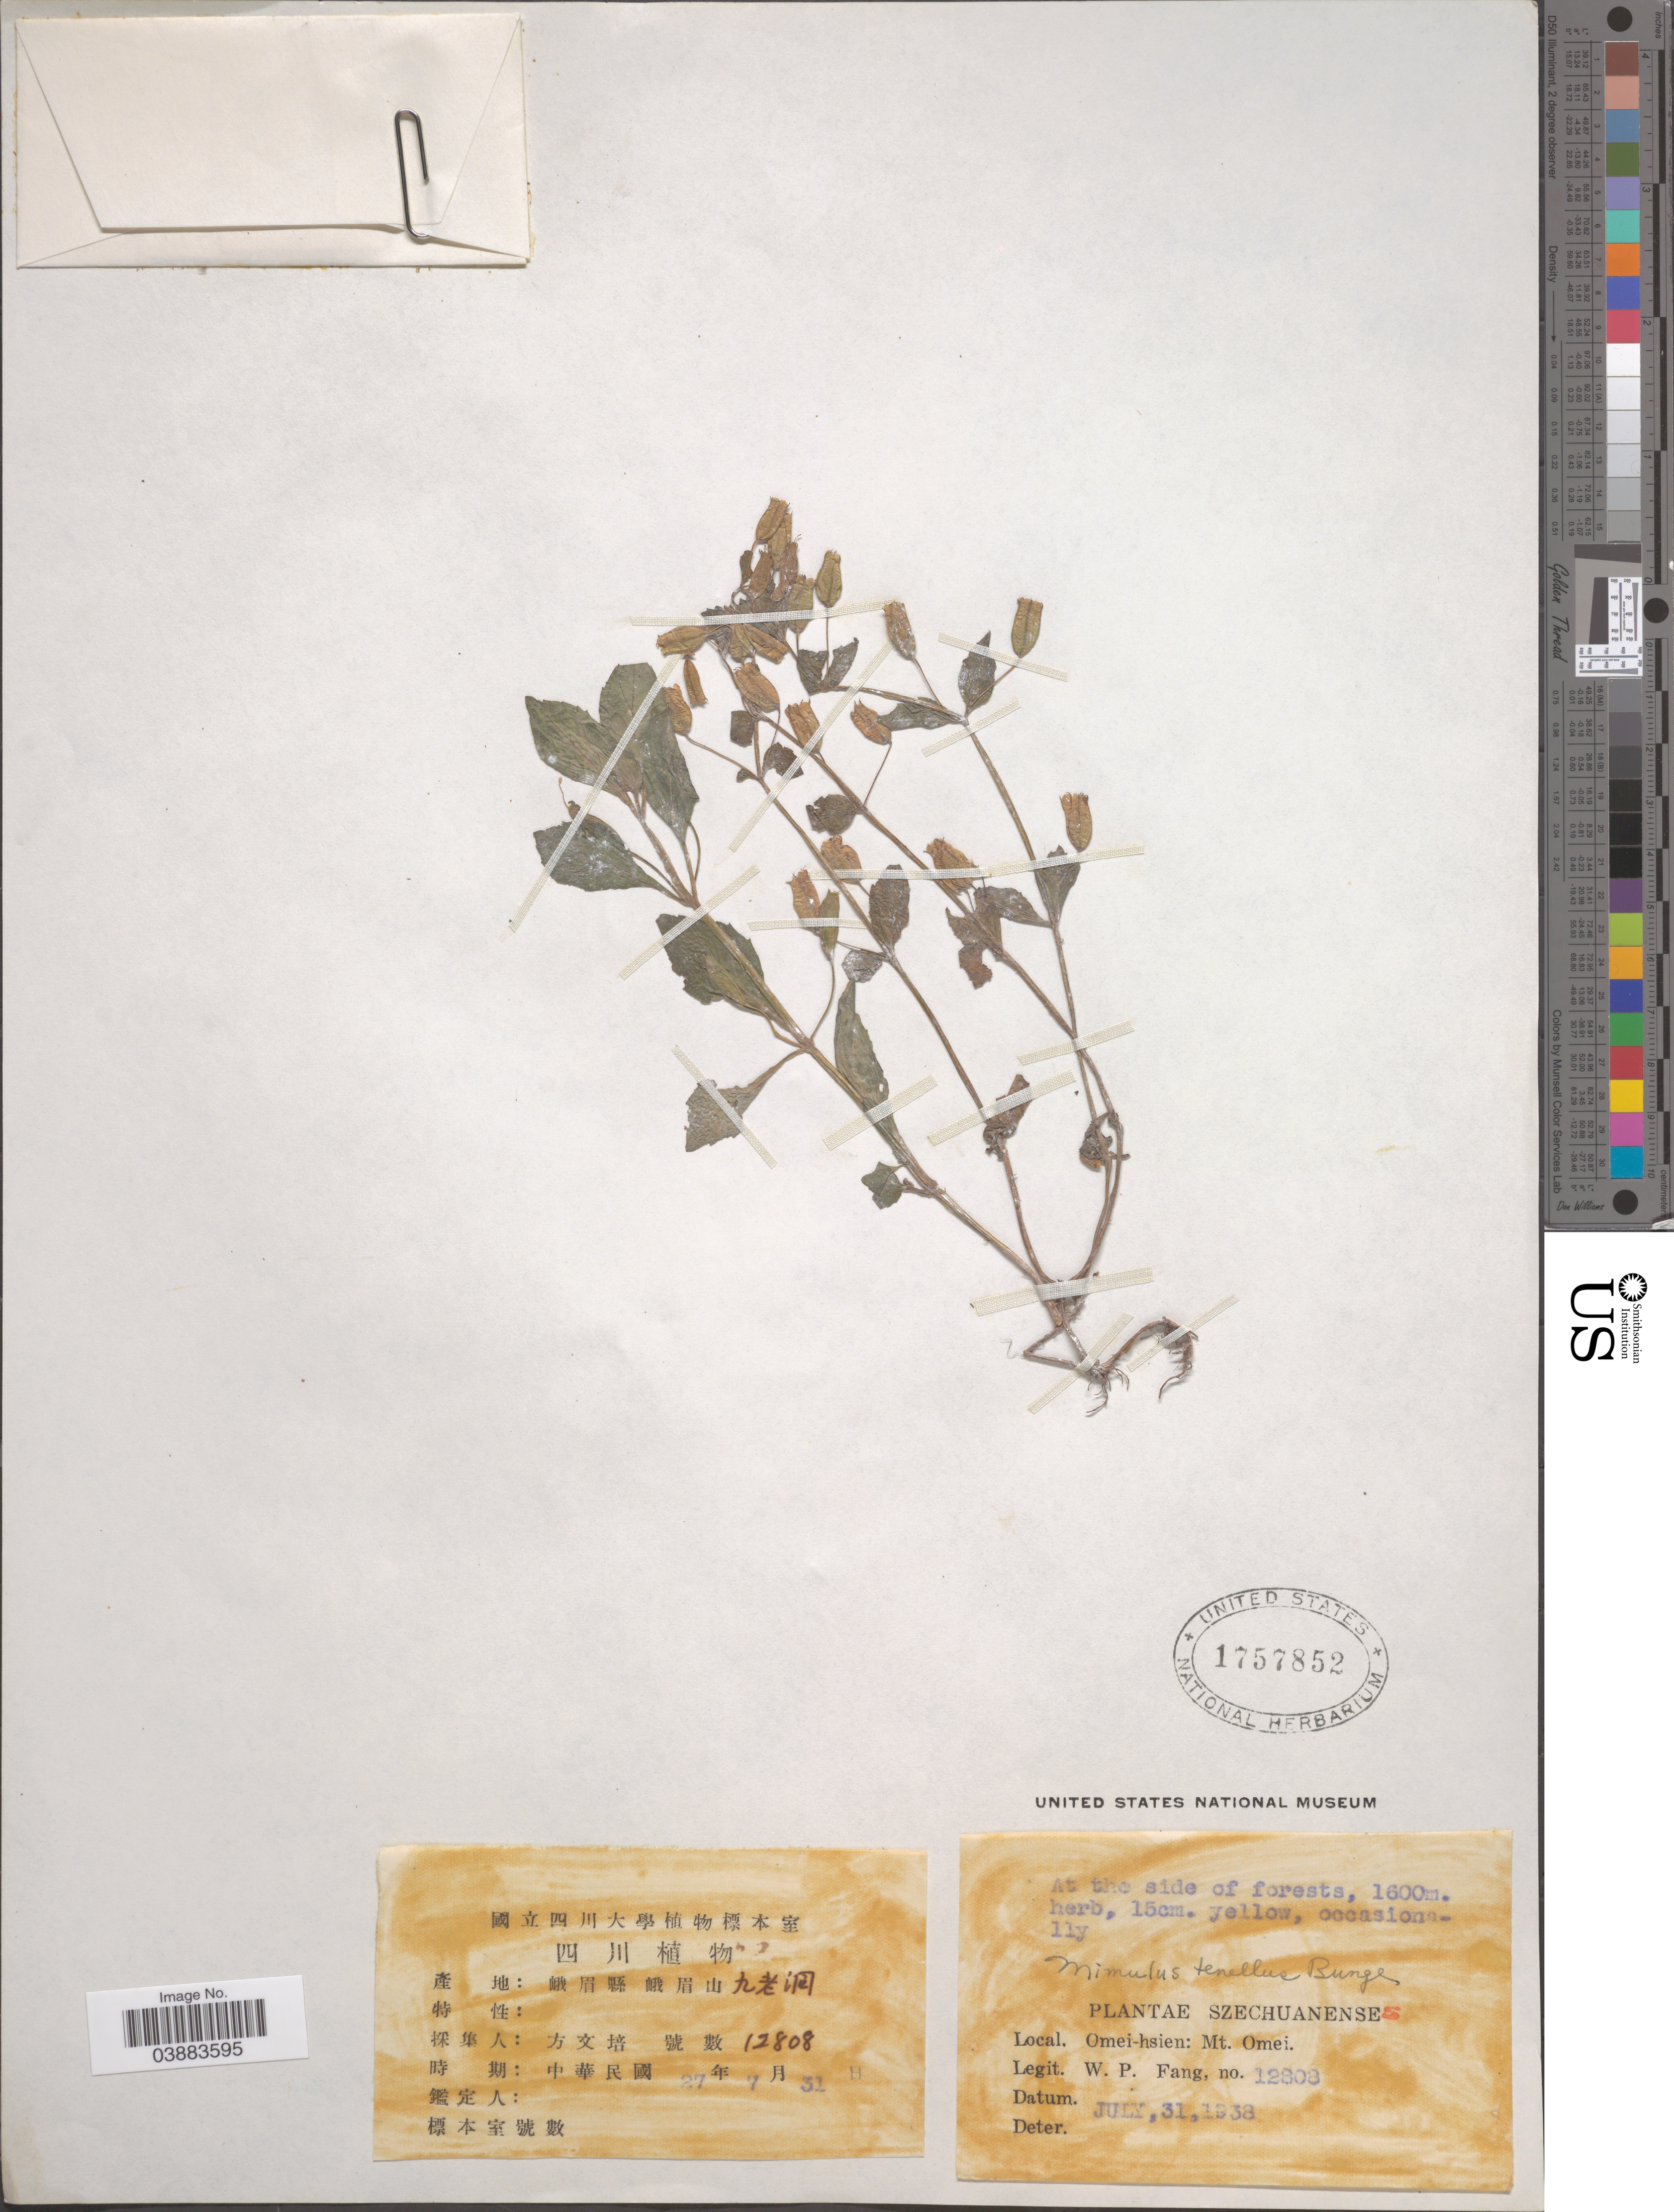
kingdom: Plantae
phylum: Tracheophyta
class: Magnoliopsida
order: Lamiales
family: Phrymaceae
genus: Mimulus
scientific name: Mimulus tenellus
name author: Bunge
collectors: W. P. Fang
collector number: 12808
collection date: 1938-07-31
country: China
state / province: Sichuan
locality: Szechuanenses. Omei-hsien: Mt. Omei.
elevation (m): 1600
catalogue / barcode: US 1757852